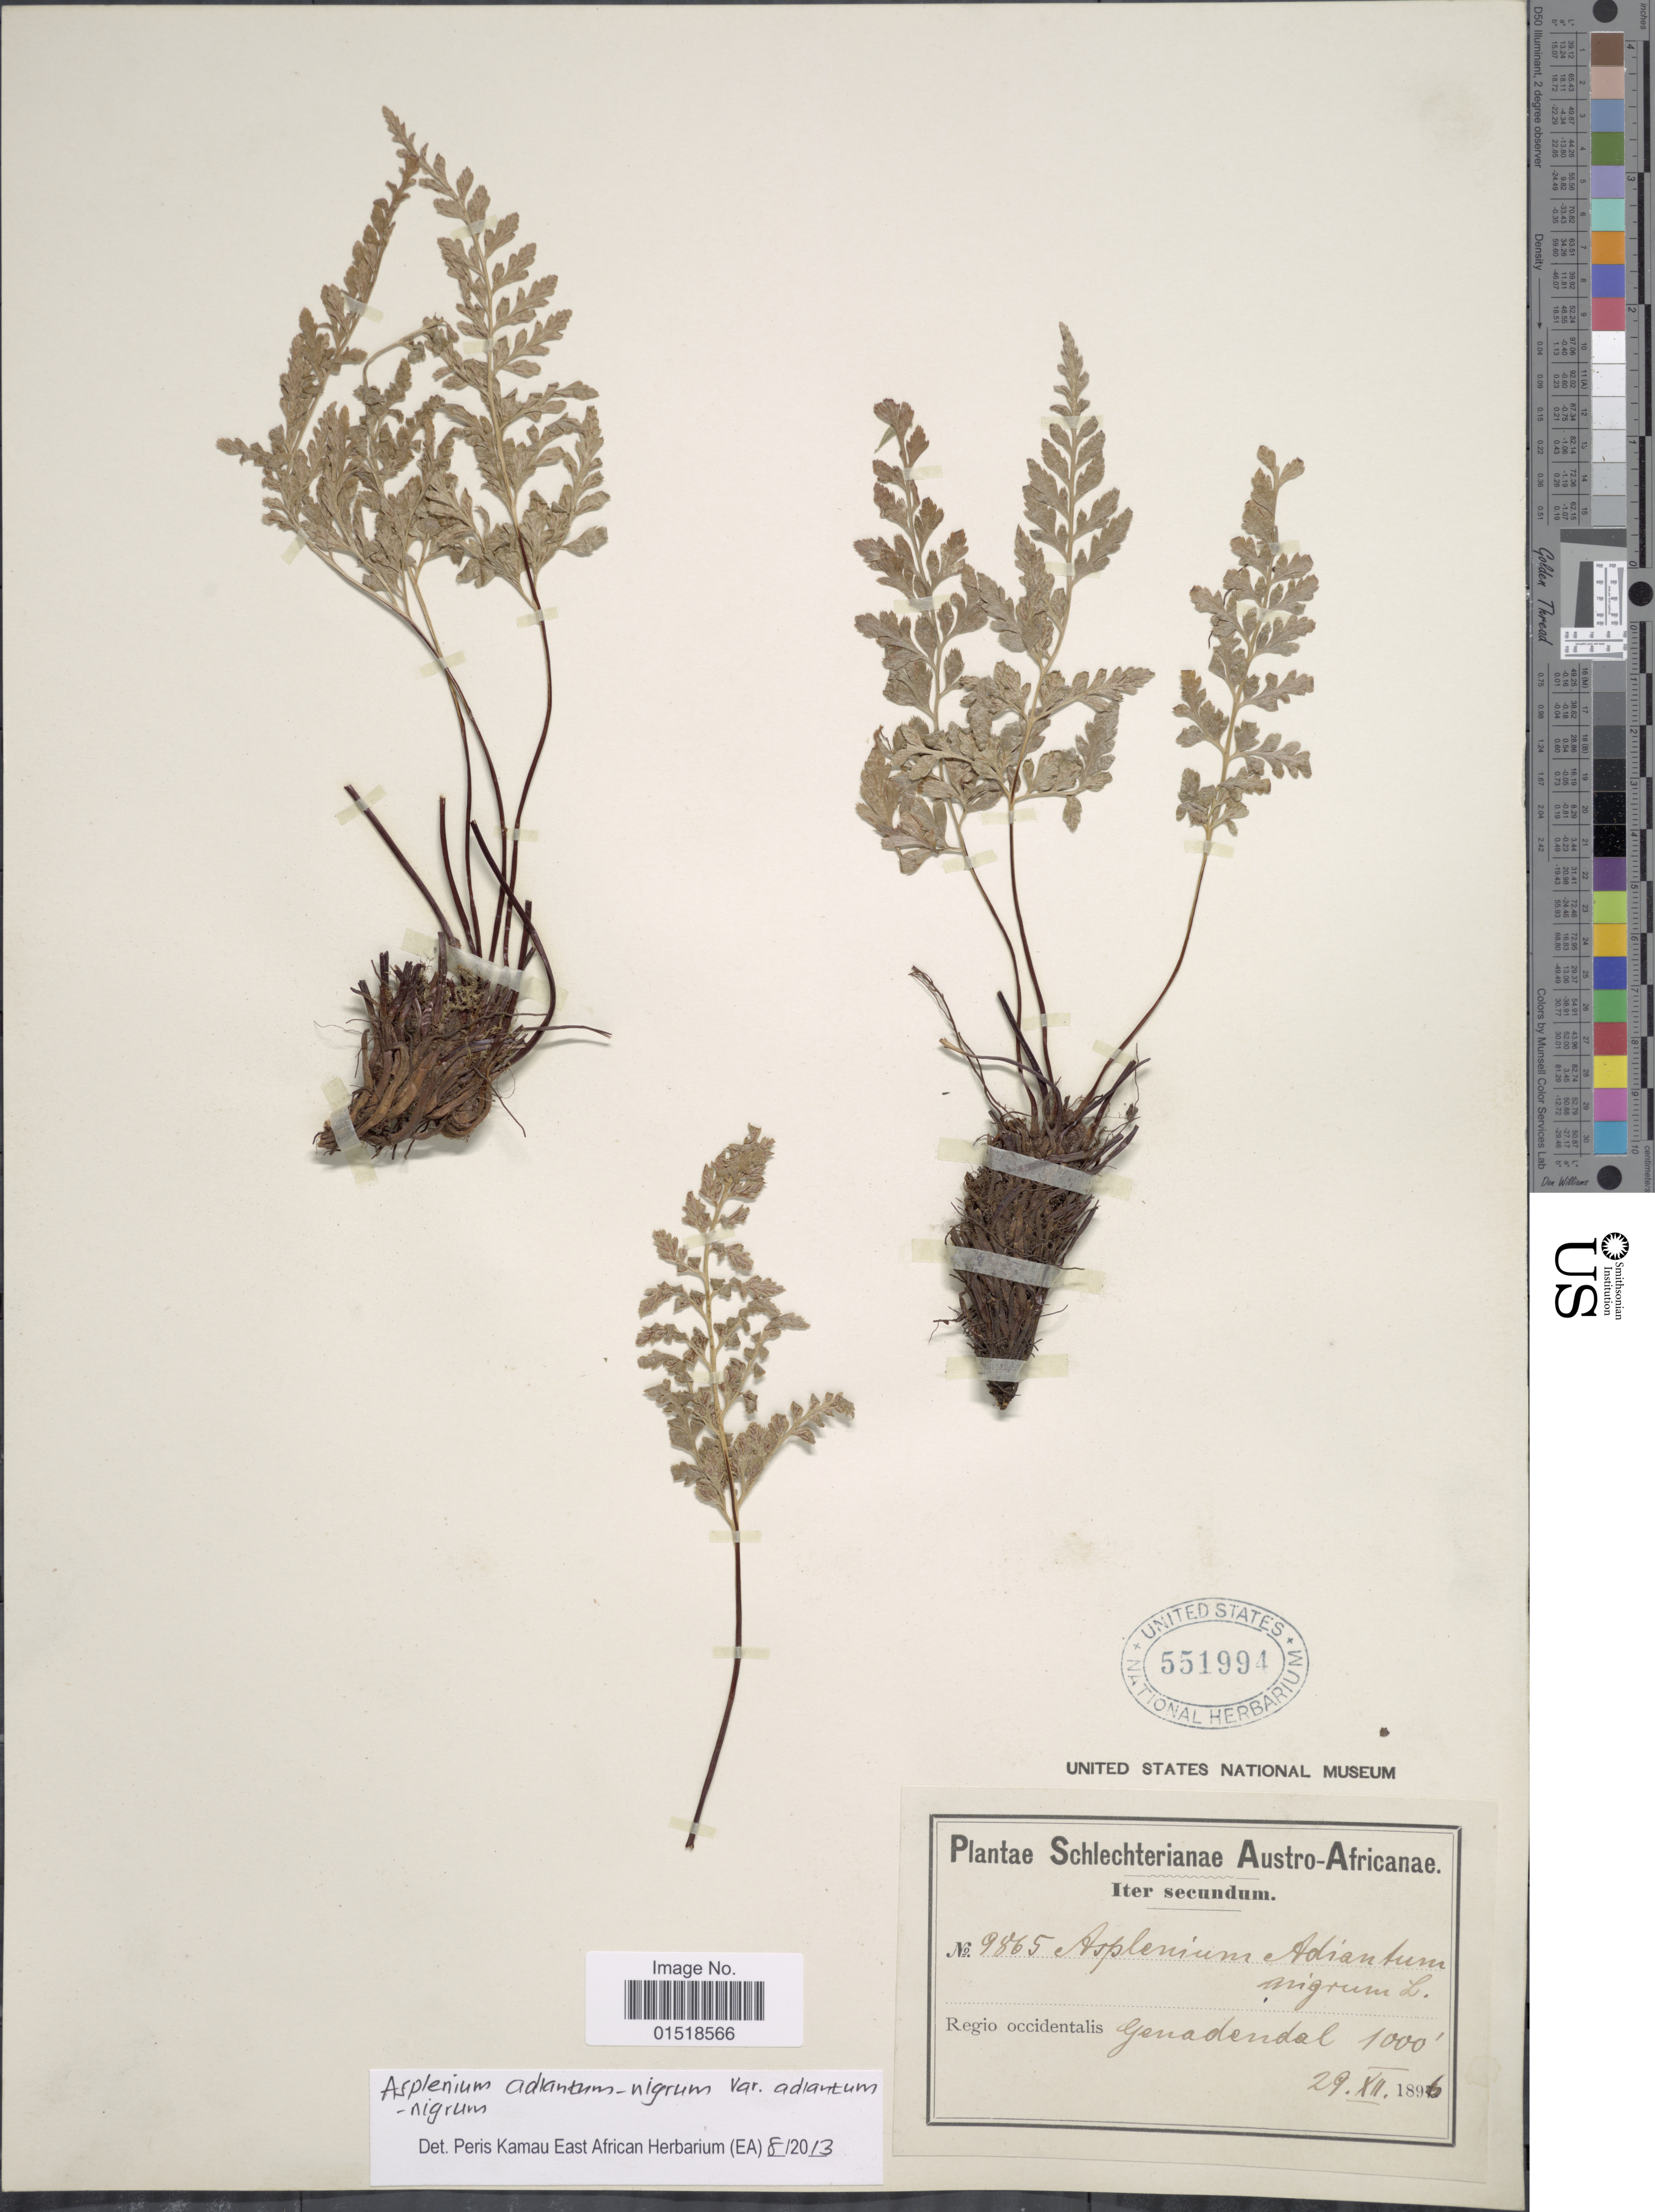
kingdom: Plantae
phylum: Tracheophyta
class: Polypodiopsida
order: Polypodiales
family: Aspleniaceae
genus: Asplenium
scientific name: Asplenium adiantum-nigrum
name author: L.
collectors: Schlechter, --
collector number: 9865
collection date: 1896-12-29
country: South Africa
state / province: Western Cape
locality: Regio occidentalis Genadendal.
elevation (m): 305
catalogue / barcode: US 551994